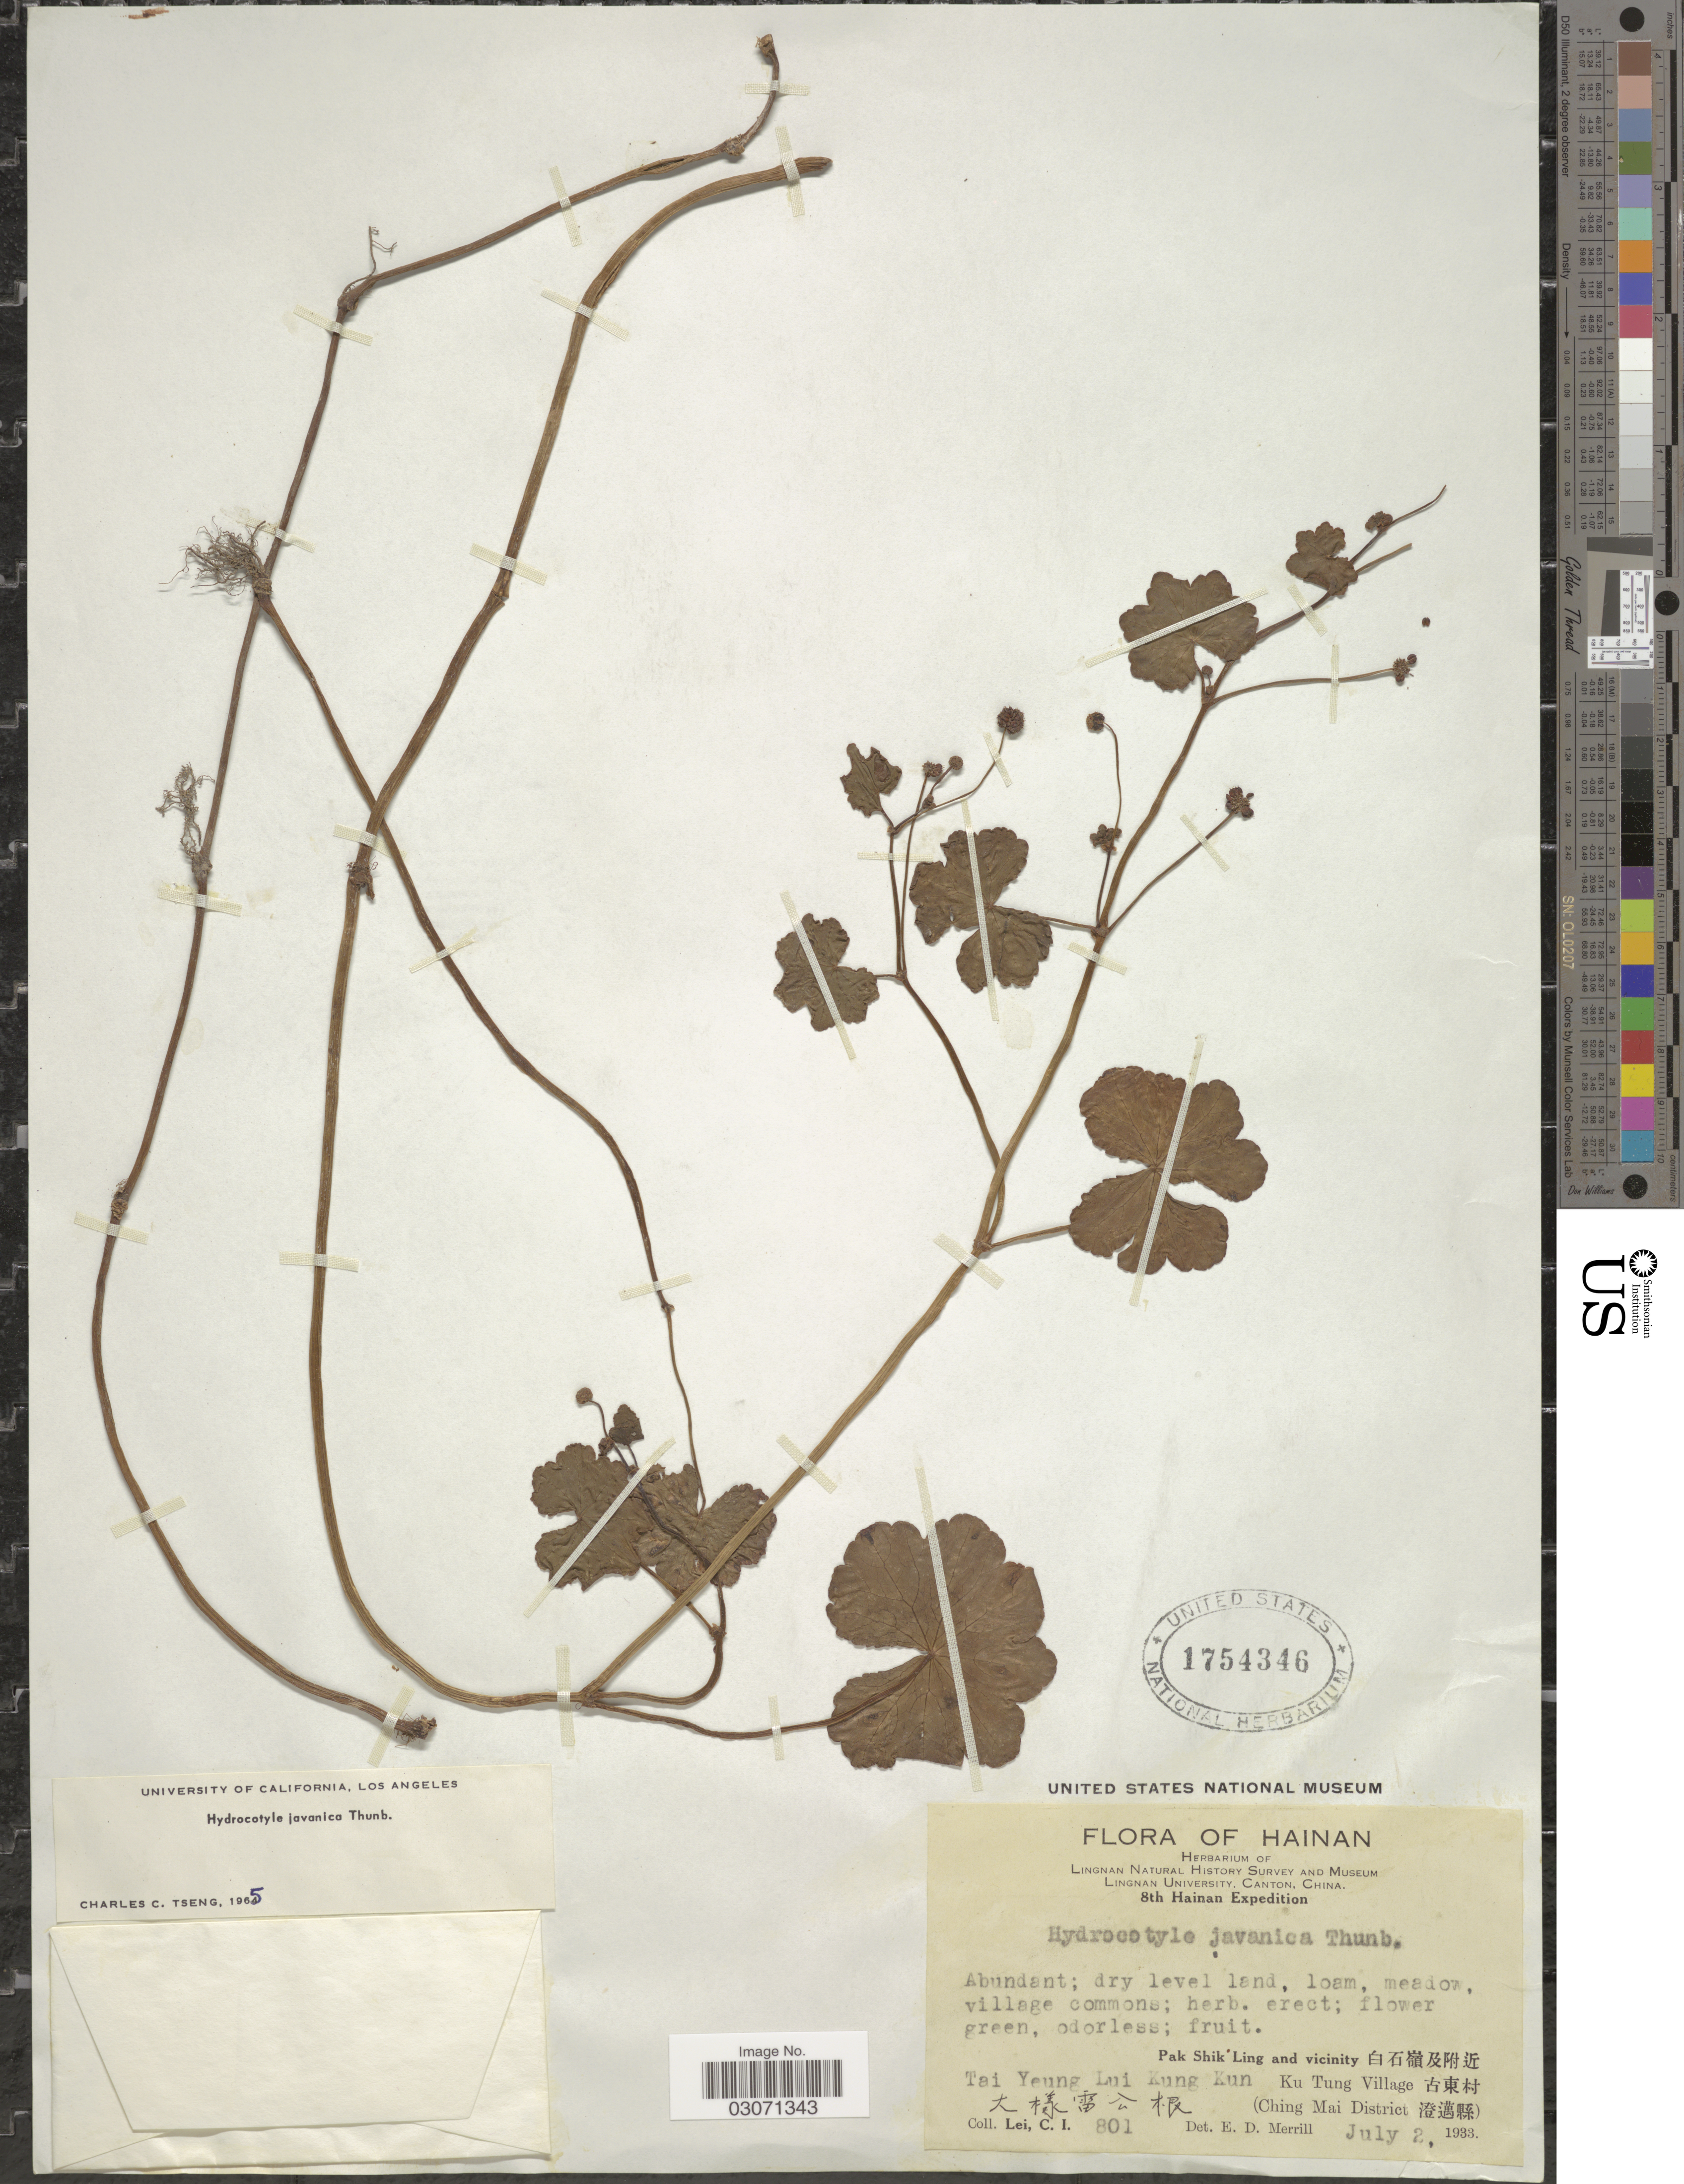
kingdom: Plantae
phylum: Tracheophyta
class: Magnoliopsida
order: Apiales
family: Araliaceae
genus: Hydrocotyle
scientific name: Hydrocotyle javanica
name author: Thunb.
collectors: C. I. Lei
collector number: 801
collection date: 1933-07-02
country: China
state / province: Hainan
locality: Pak Shik'Ling and vicinity. Tai Yeung Lui Kung Kun, Ku Tung Village (Ching Mai District).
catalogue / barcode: US 1754346